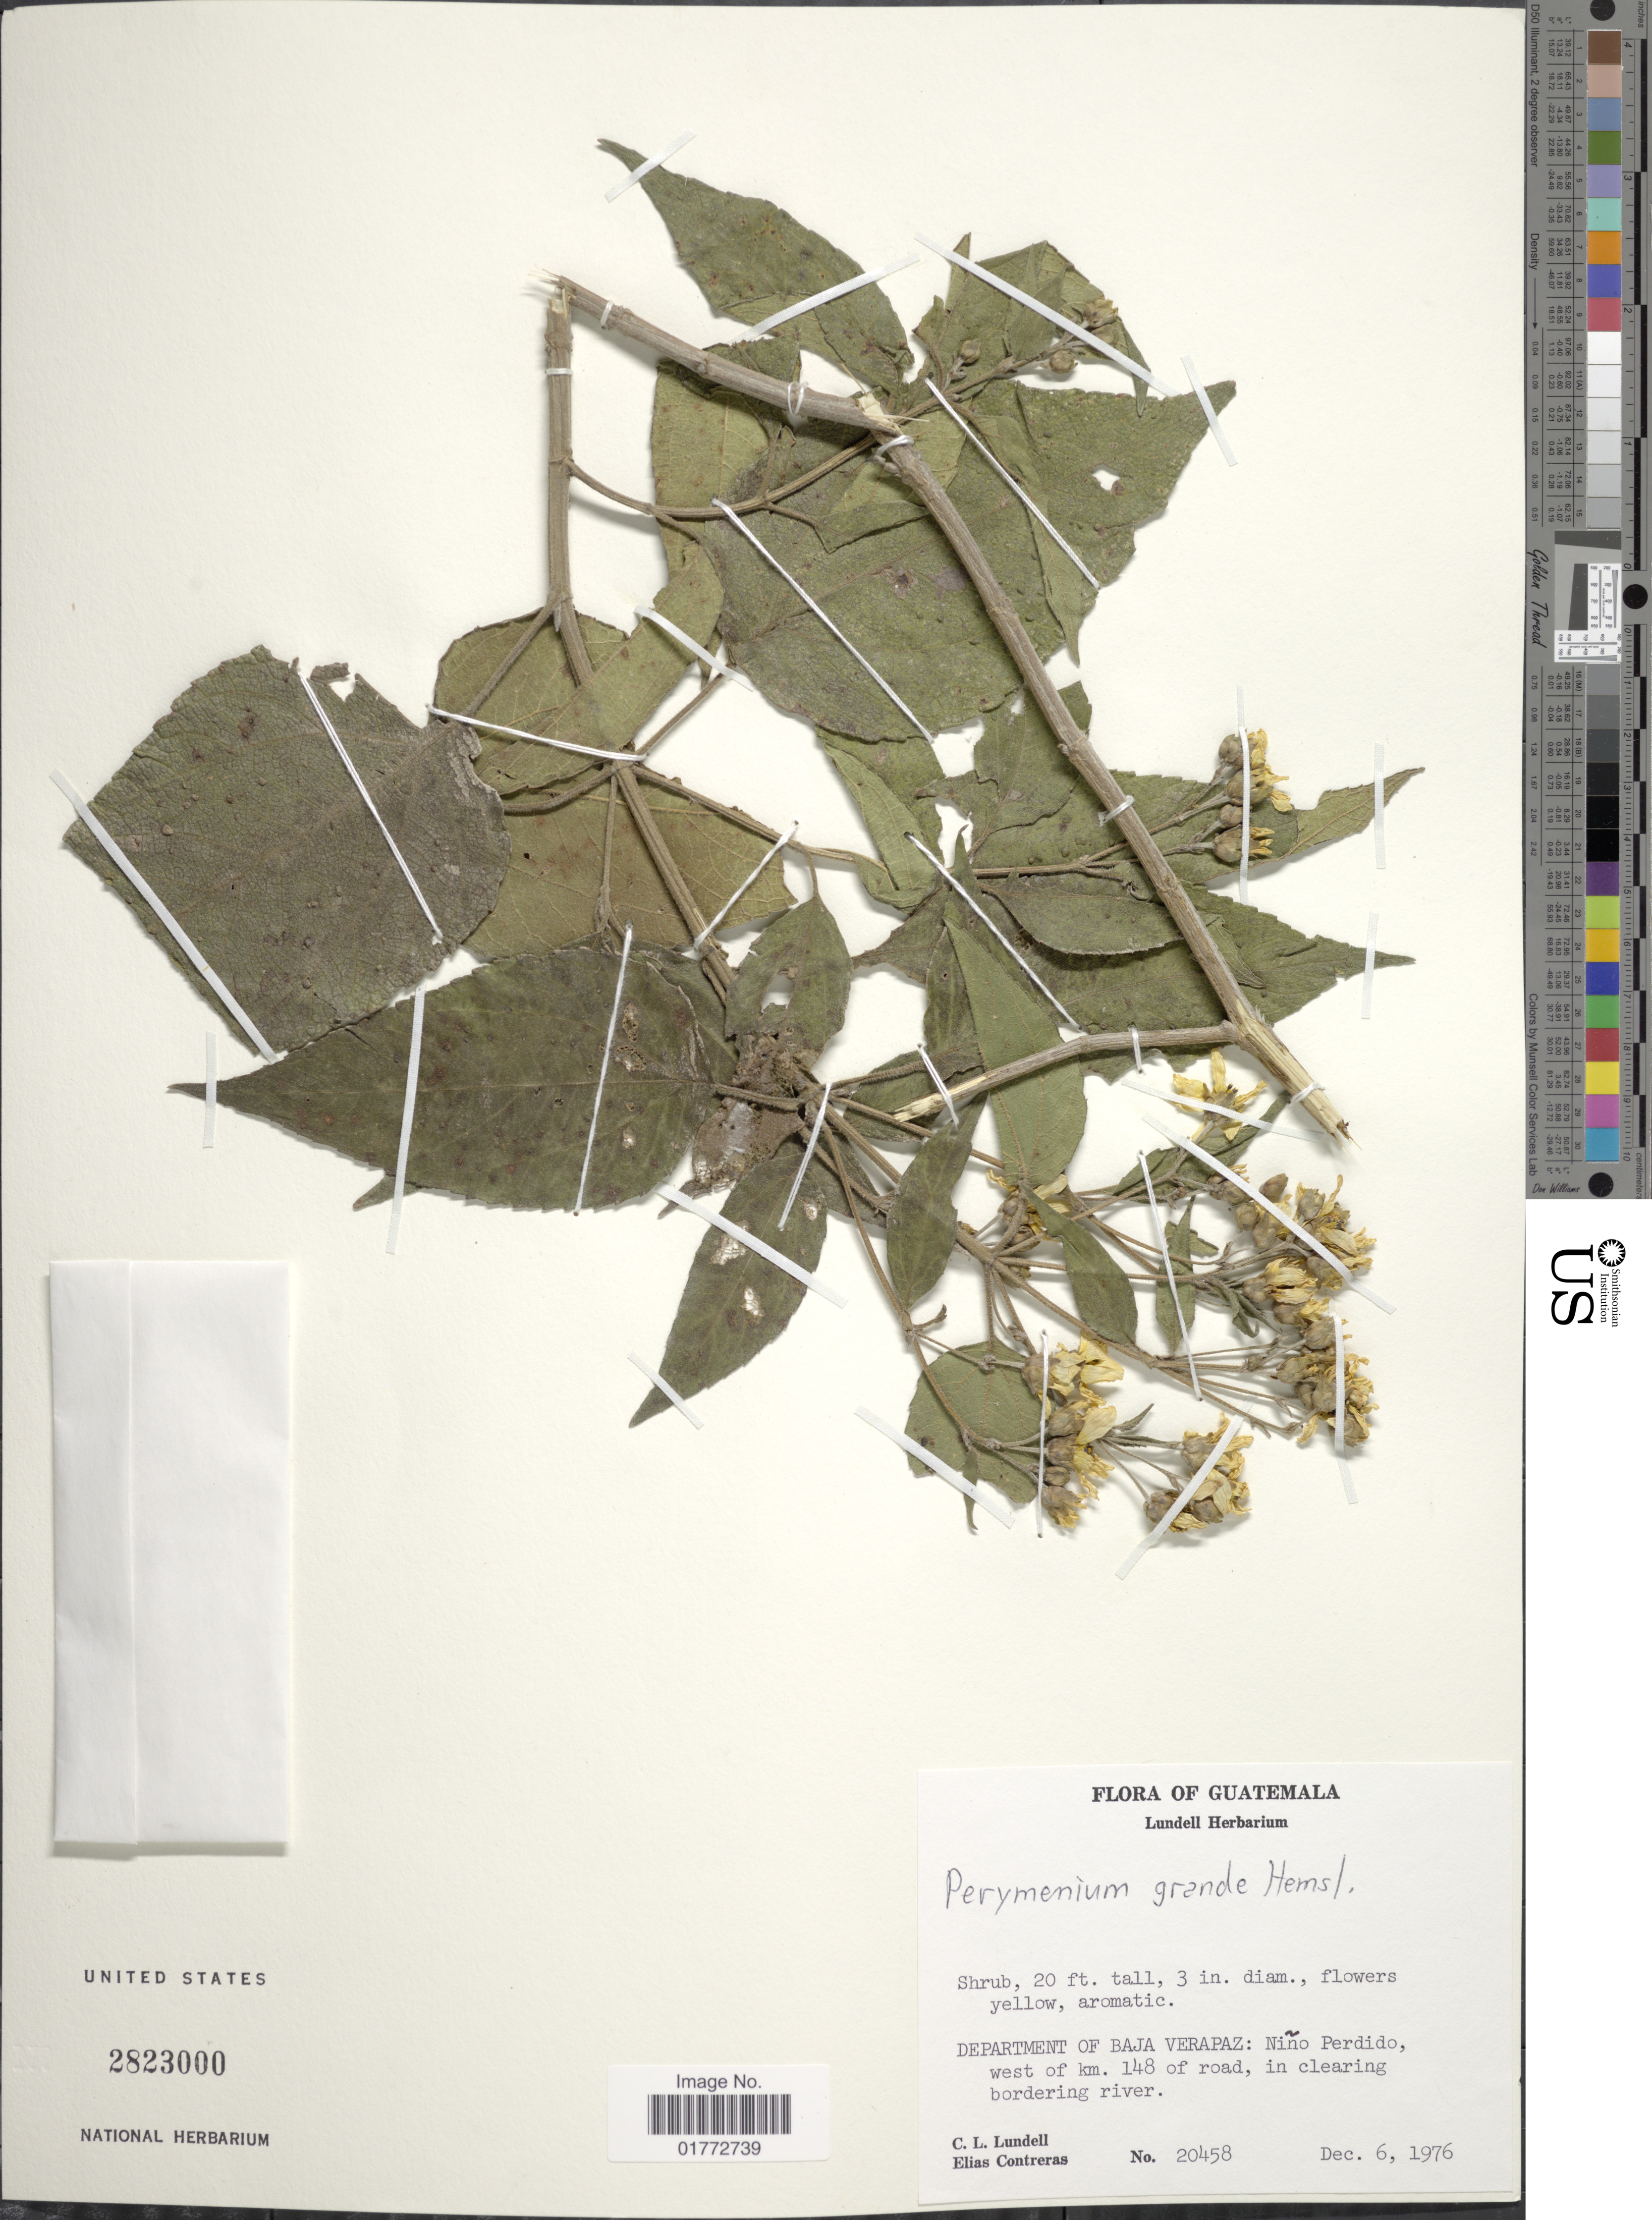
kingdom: Plantae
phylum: Tracheophyta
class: Magnoliopsida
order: Asterales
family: Asteraceae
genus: Perymenium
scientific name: Perymenium grande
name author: Hemsl.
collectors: C. L. Lundell & E. Contreras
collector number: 20458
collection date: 1976-12-06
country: Guatemala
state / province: Baja Verapaz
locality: Nino Perdido, west of km. 148 of road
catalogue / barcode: US 2823000